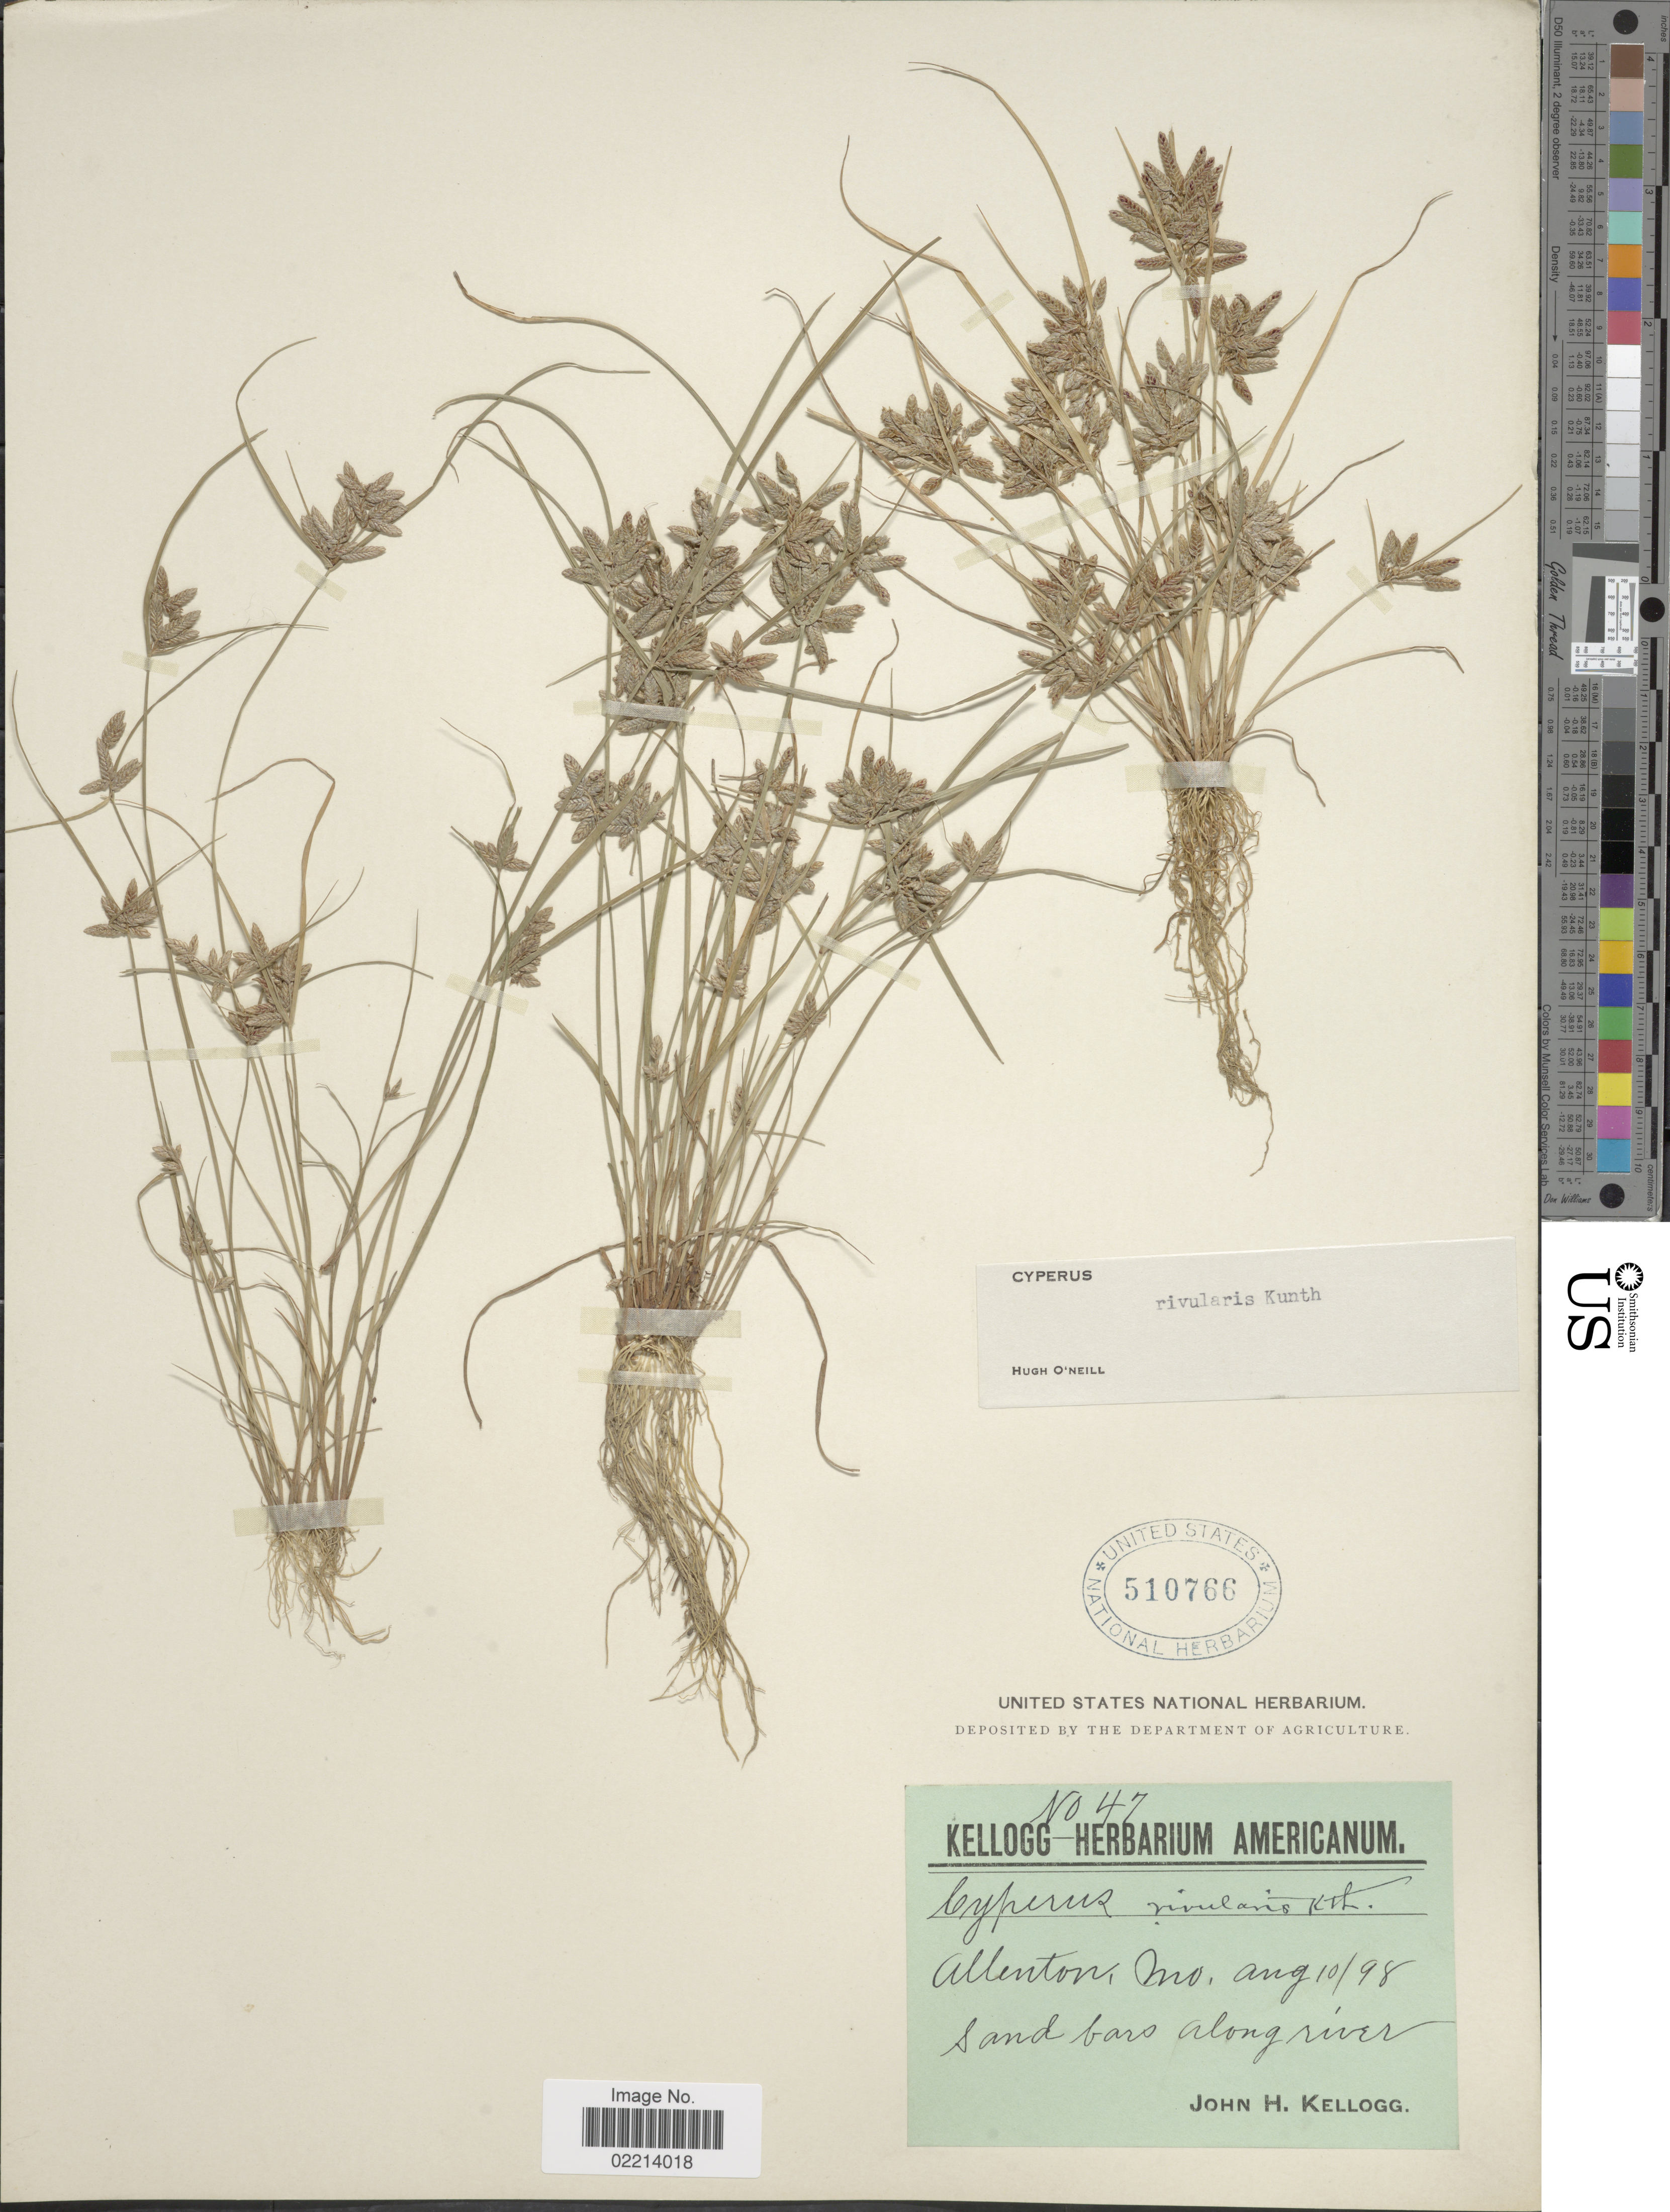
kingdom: Plantae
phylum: Tracheophyta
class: Liliopsida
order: Poales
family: Cyperaceae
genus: Cyperus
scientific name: Cyperus bipartitus Torr.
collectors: J. H. Kellogg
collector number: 47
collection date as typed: Transcribed d/m/y: 10/8/98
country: United States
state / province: Missouri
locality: Allenton, sand bars along river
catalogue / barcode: US 510766